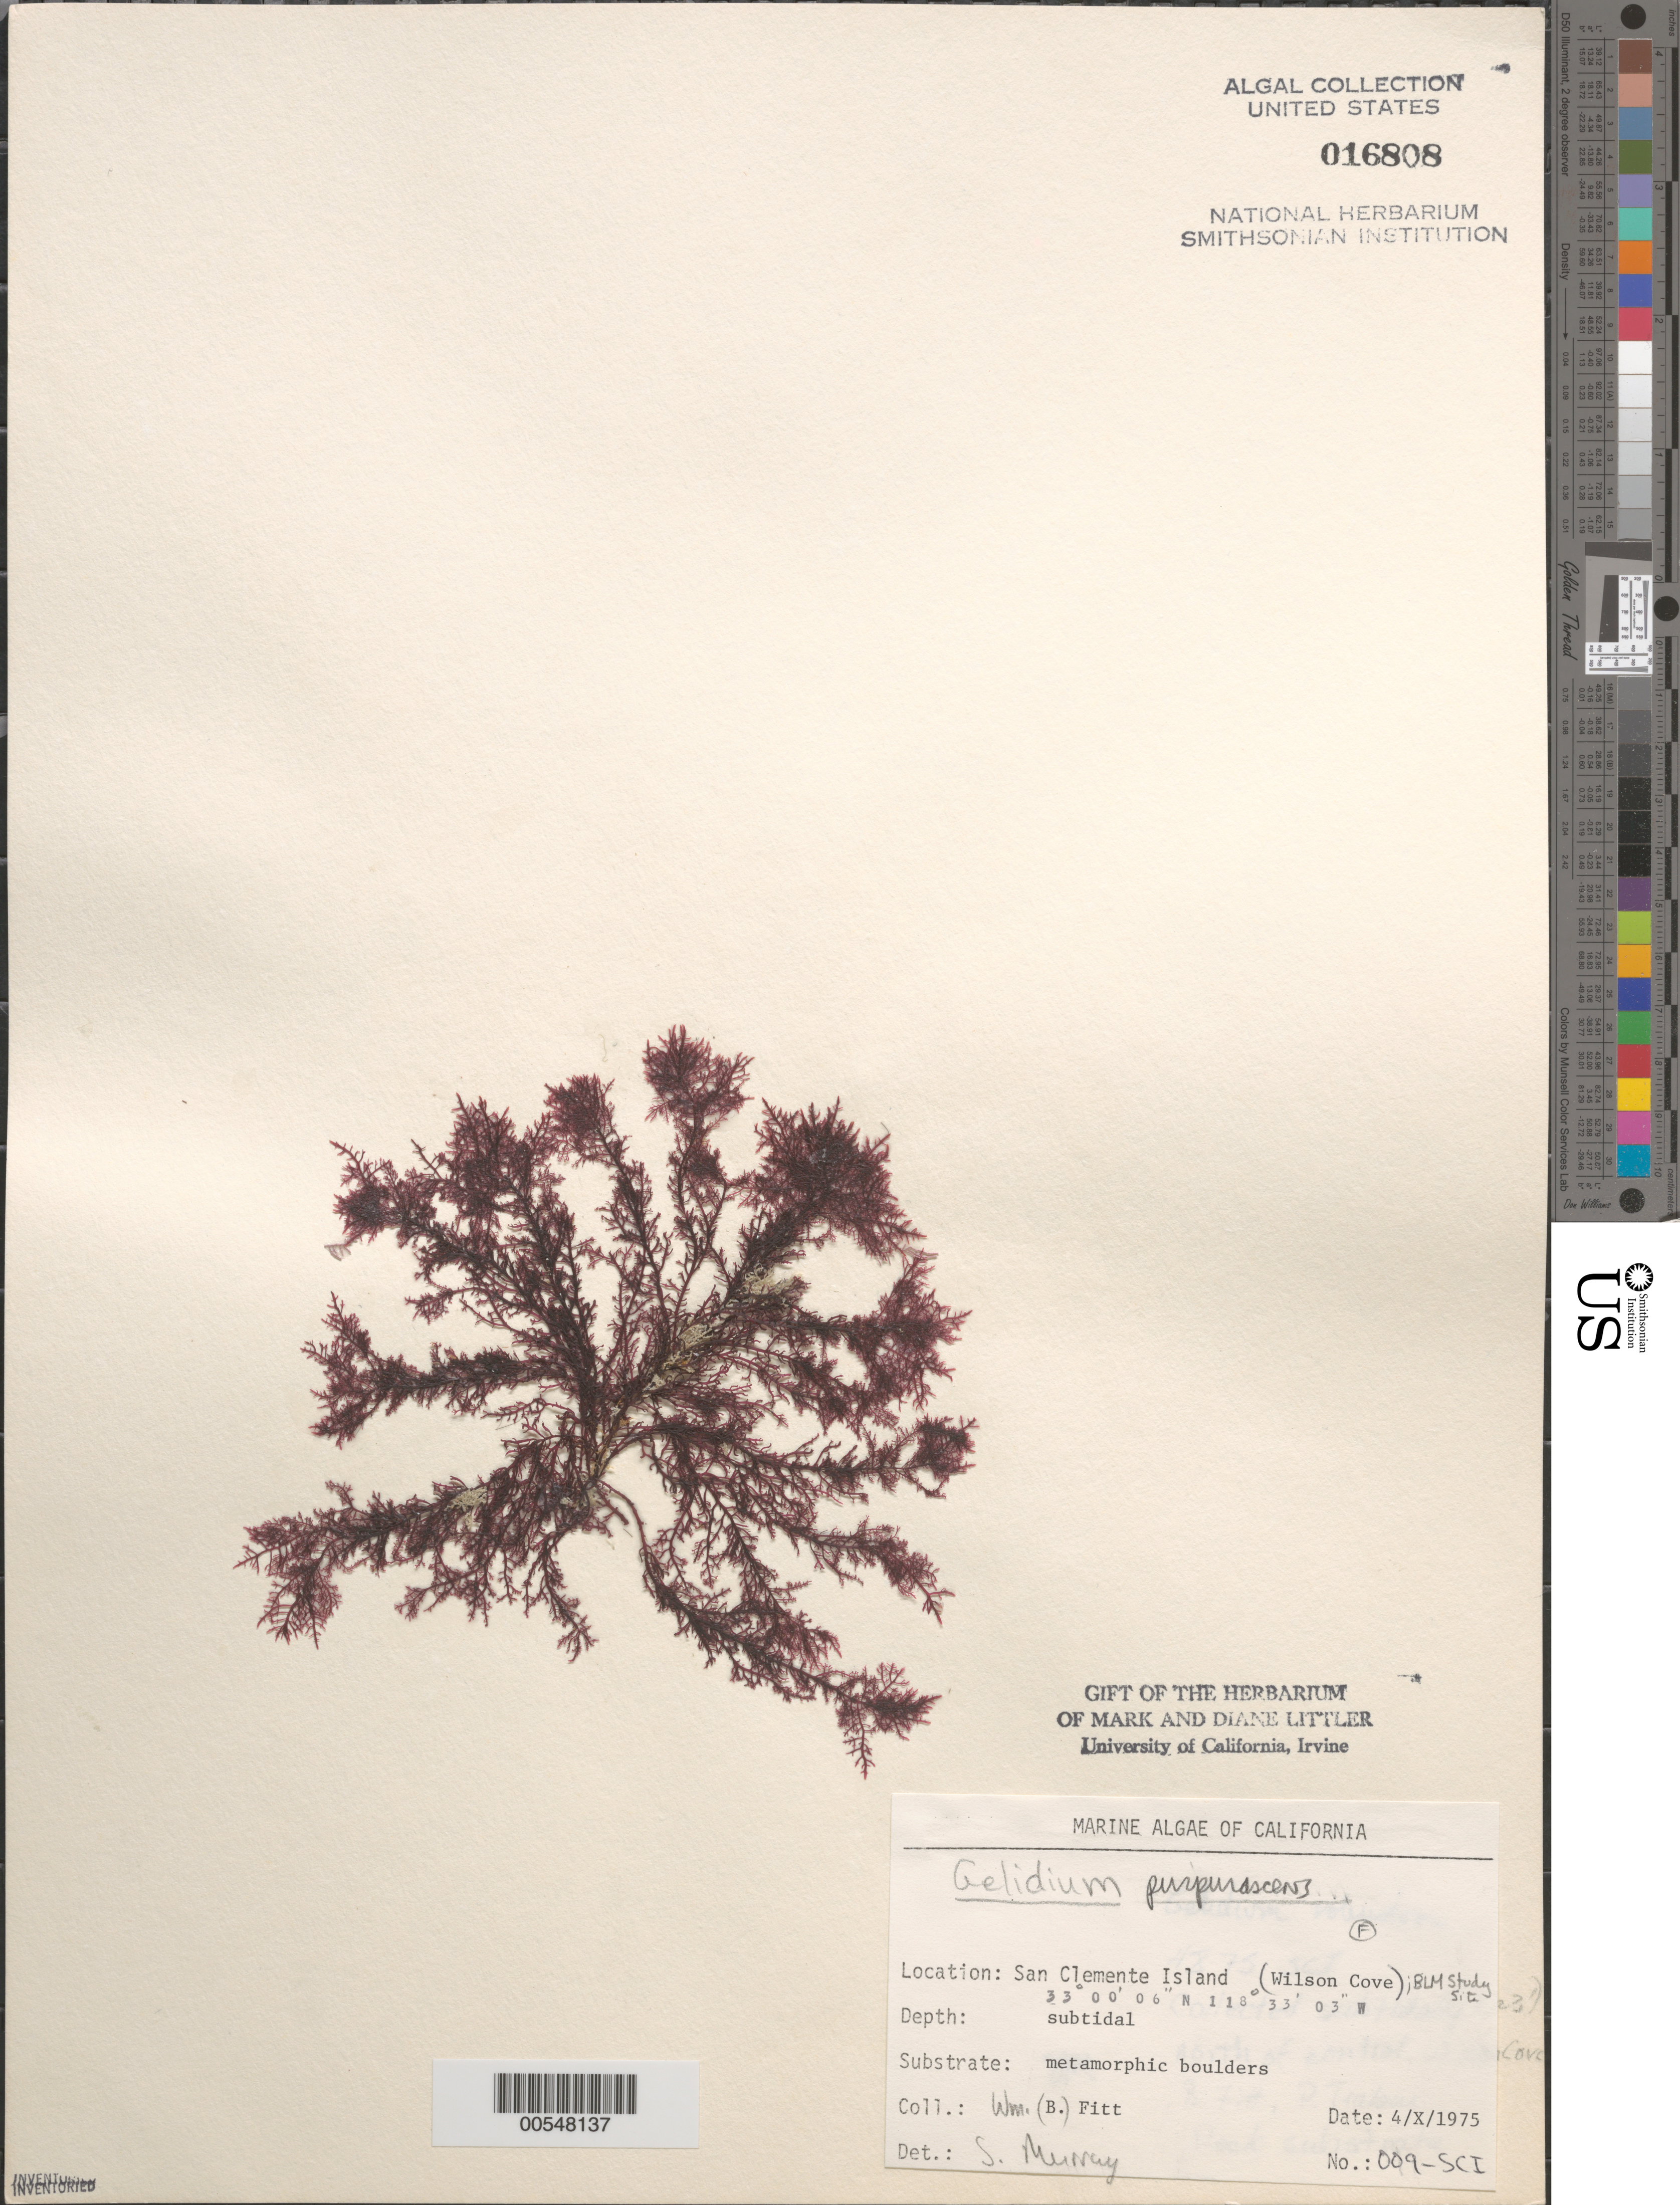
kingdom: Plantae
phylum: Rhodophyta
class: Florideophyceae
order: Gelidiales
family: Gelidiaceae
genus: Gelidium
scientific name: Gelidium purpurascens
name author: N.L. Gardner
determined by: Murray, S. N.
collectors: W. Fitt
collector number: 009-sci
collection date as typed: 04 Oct 1975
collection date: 1975-10-04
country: United States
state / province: California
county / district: Los Angeles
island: San Clemente Island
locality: Wilson Cove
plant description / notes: BLM-SOCALBIGHT Rocky Intertidal Survey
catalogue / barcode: US 16808